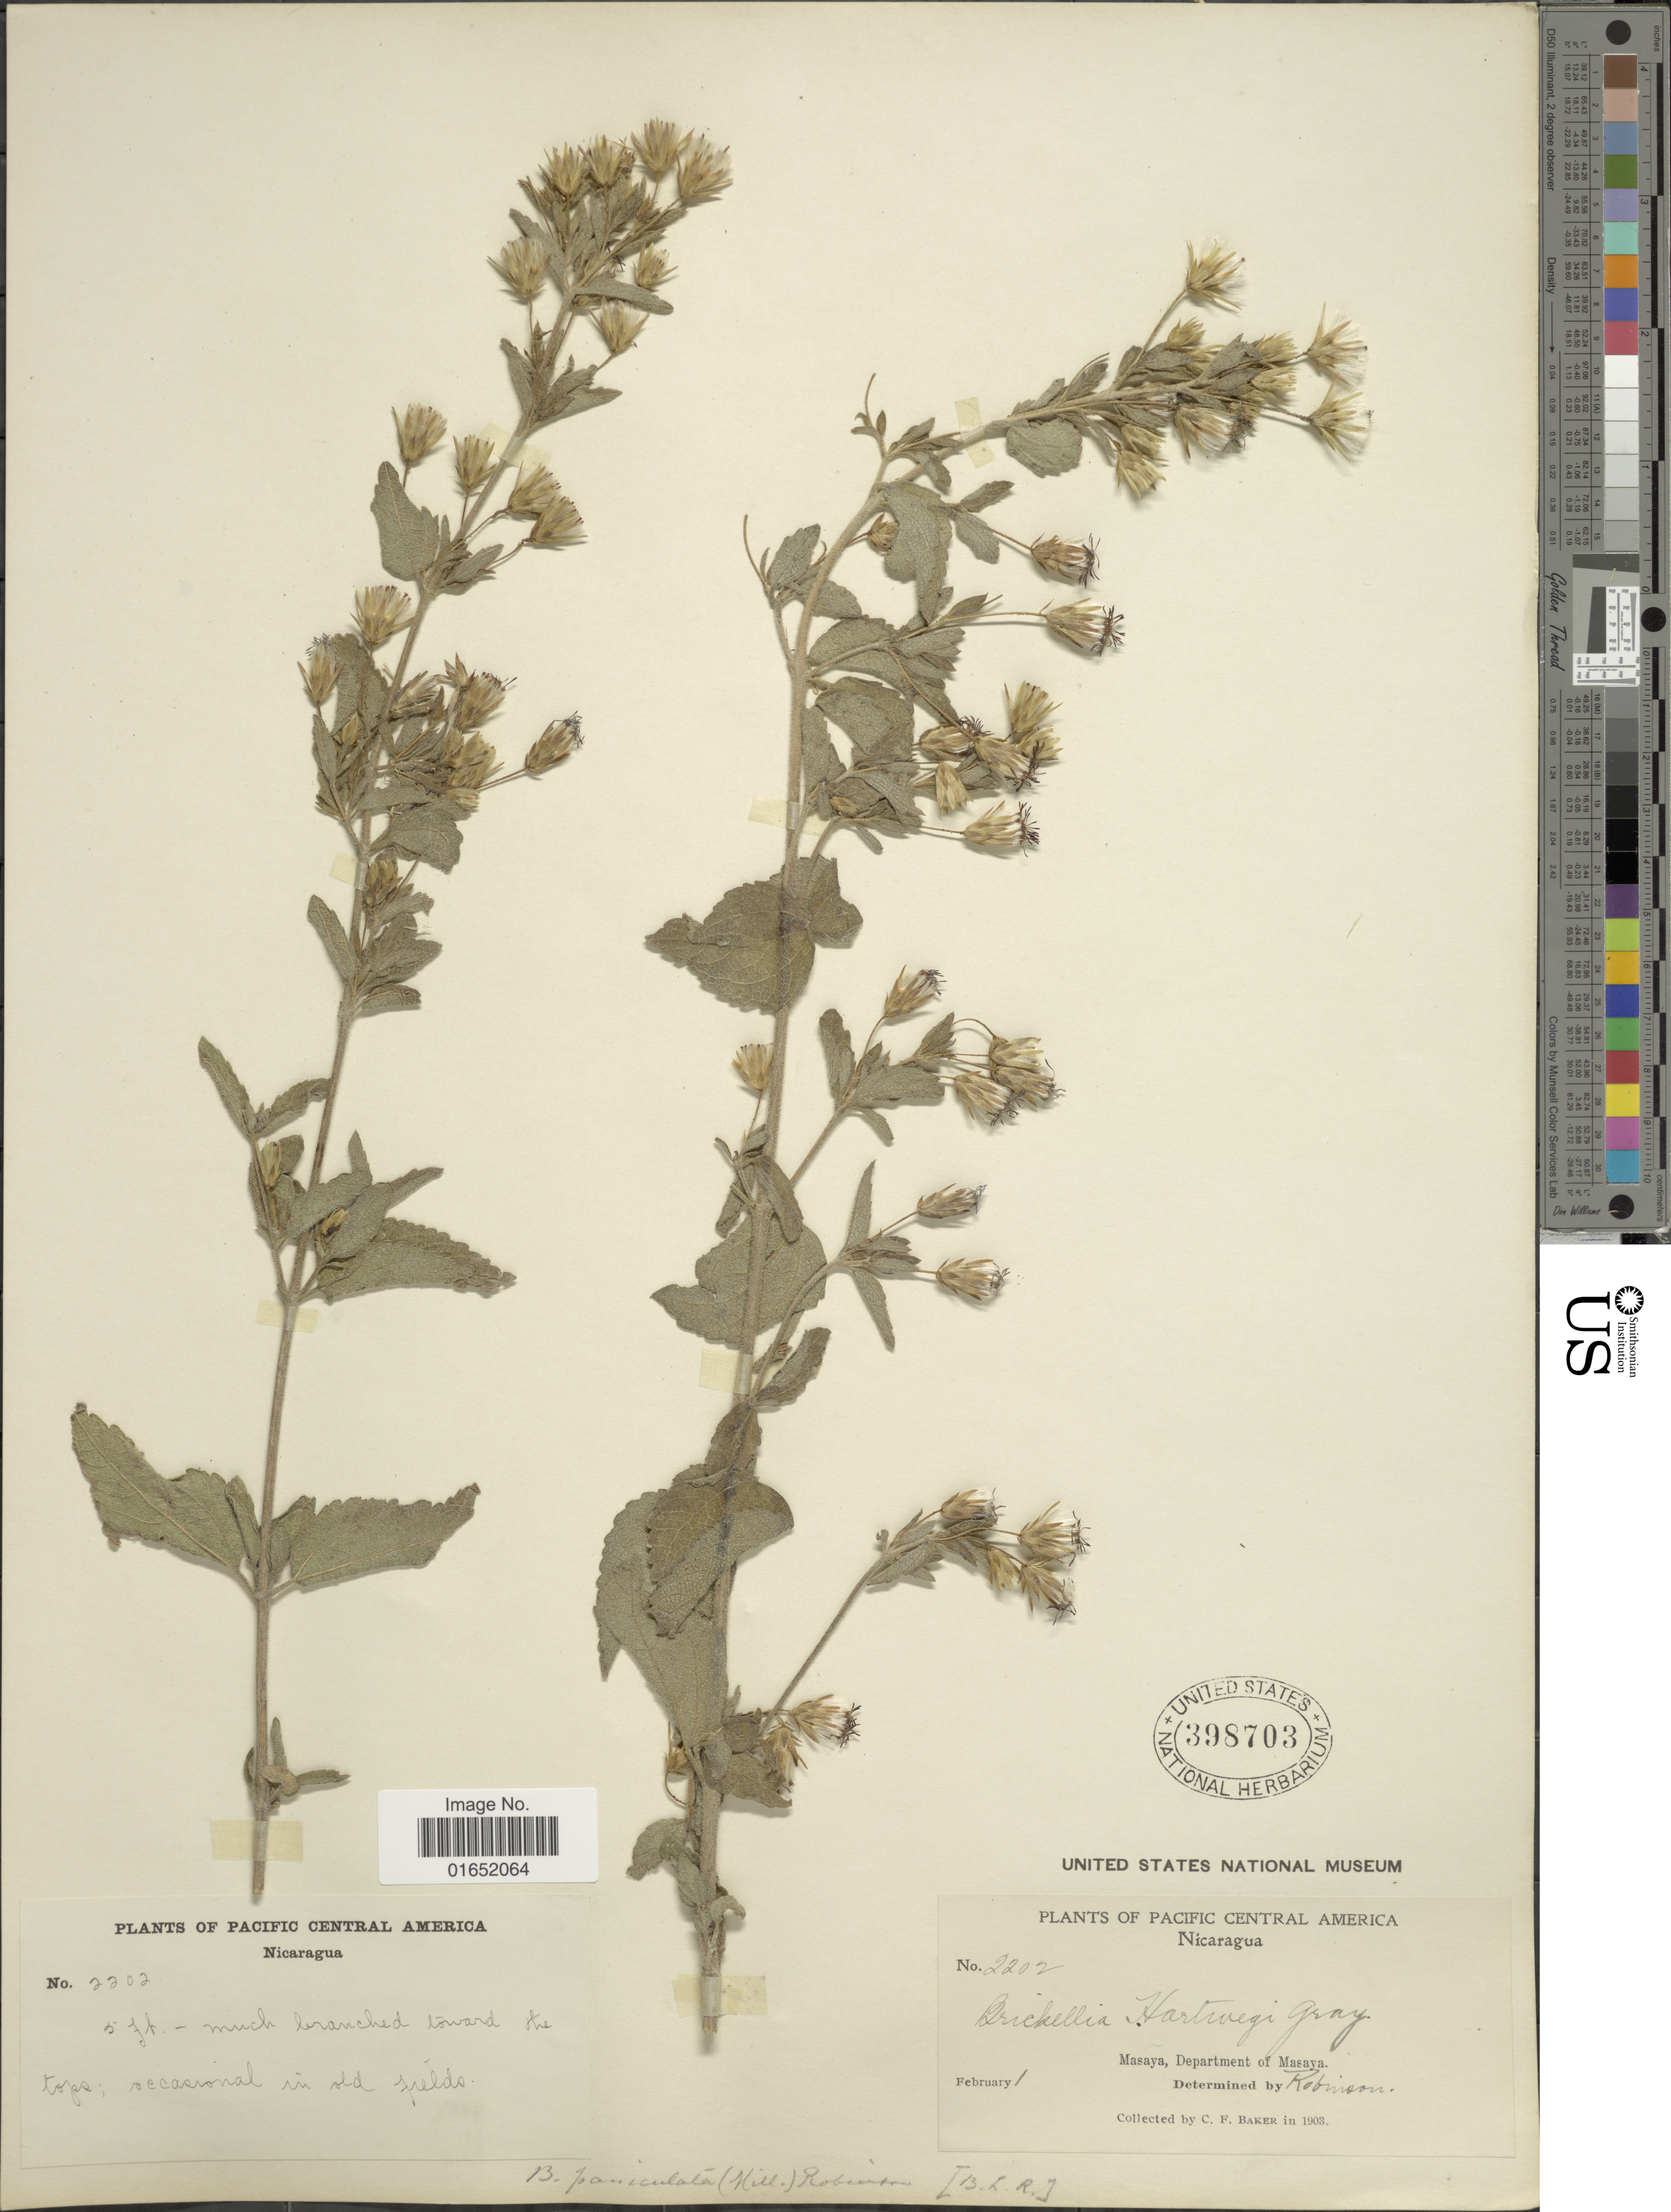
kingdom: Plantae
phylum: Tracheophyta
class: Magnoliopsida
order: Asterales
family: Asteraceae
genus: Brickellia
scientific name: Brickellia paniculata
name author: (Mill.) B.L. Rob.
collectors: C. F. Baker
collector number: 2202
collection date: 1903-02-01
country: Nicaragua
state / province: Masaya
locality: Pacific Central America, Masaya, Department of Masaya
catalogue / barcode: US 398703